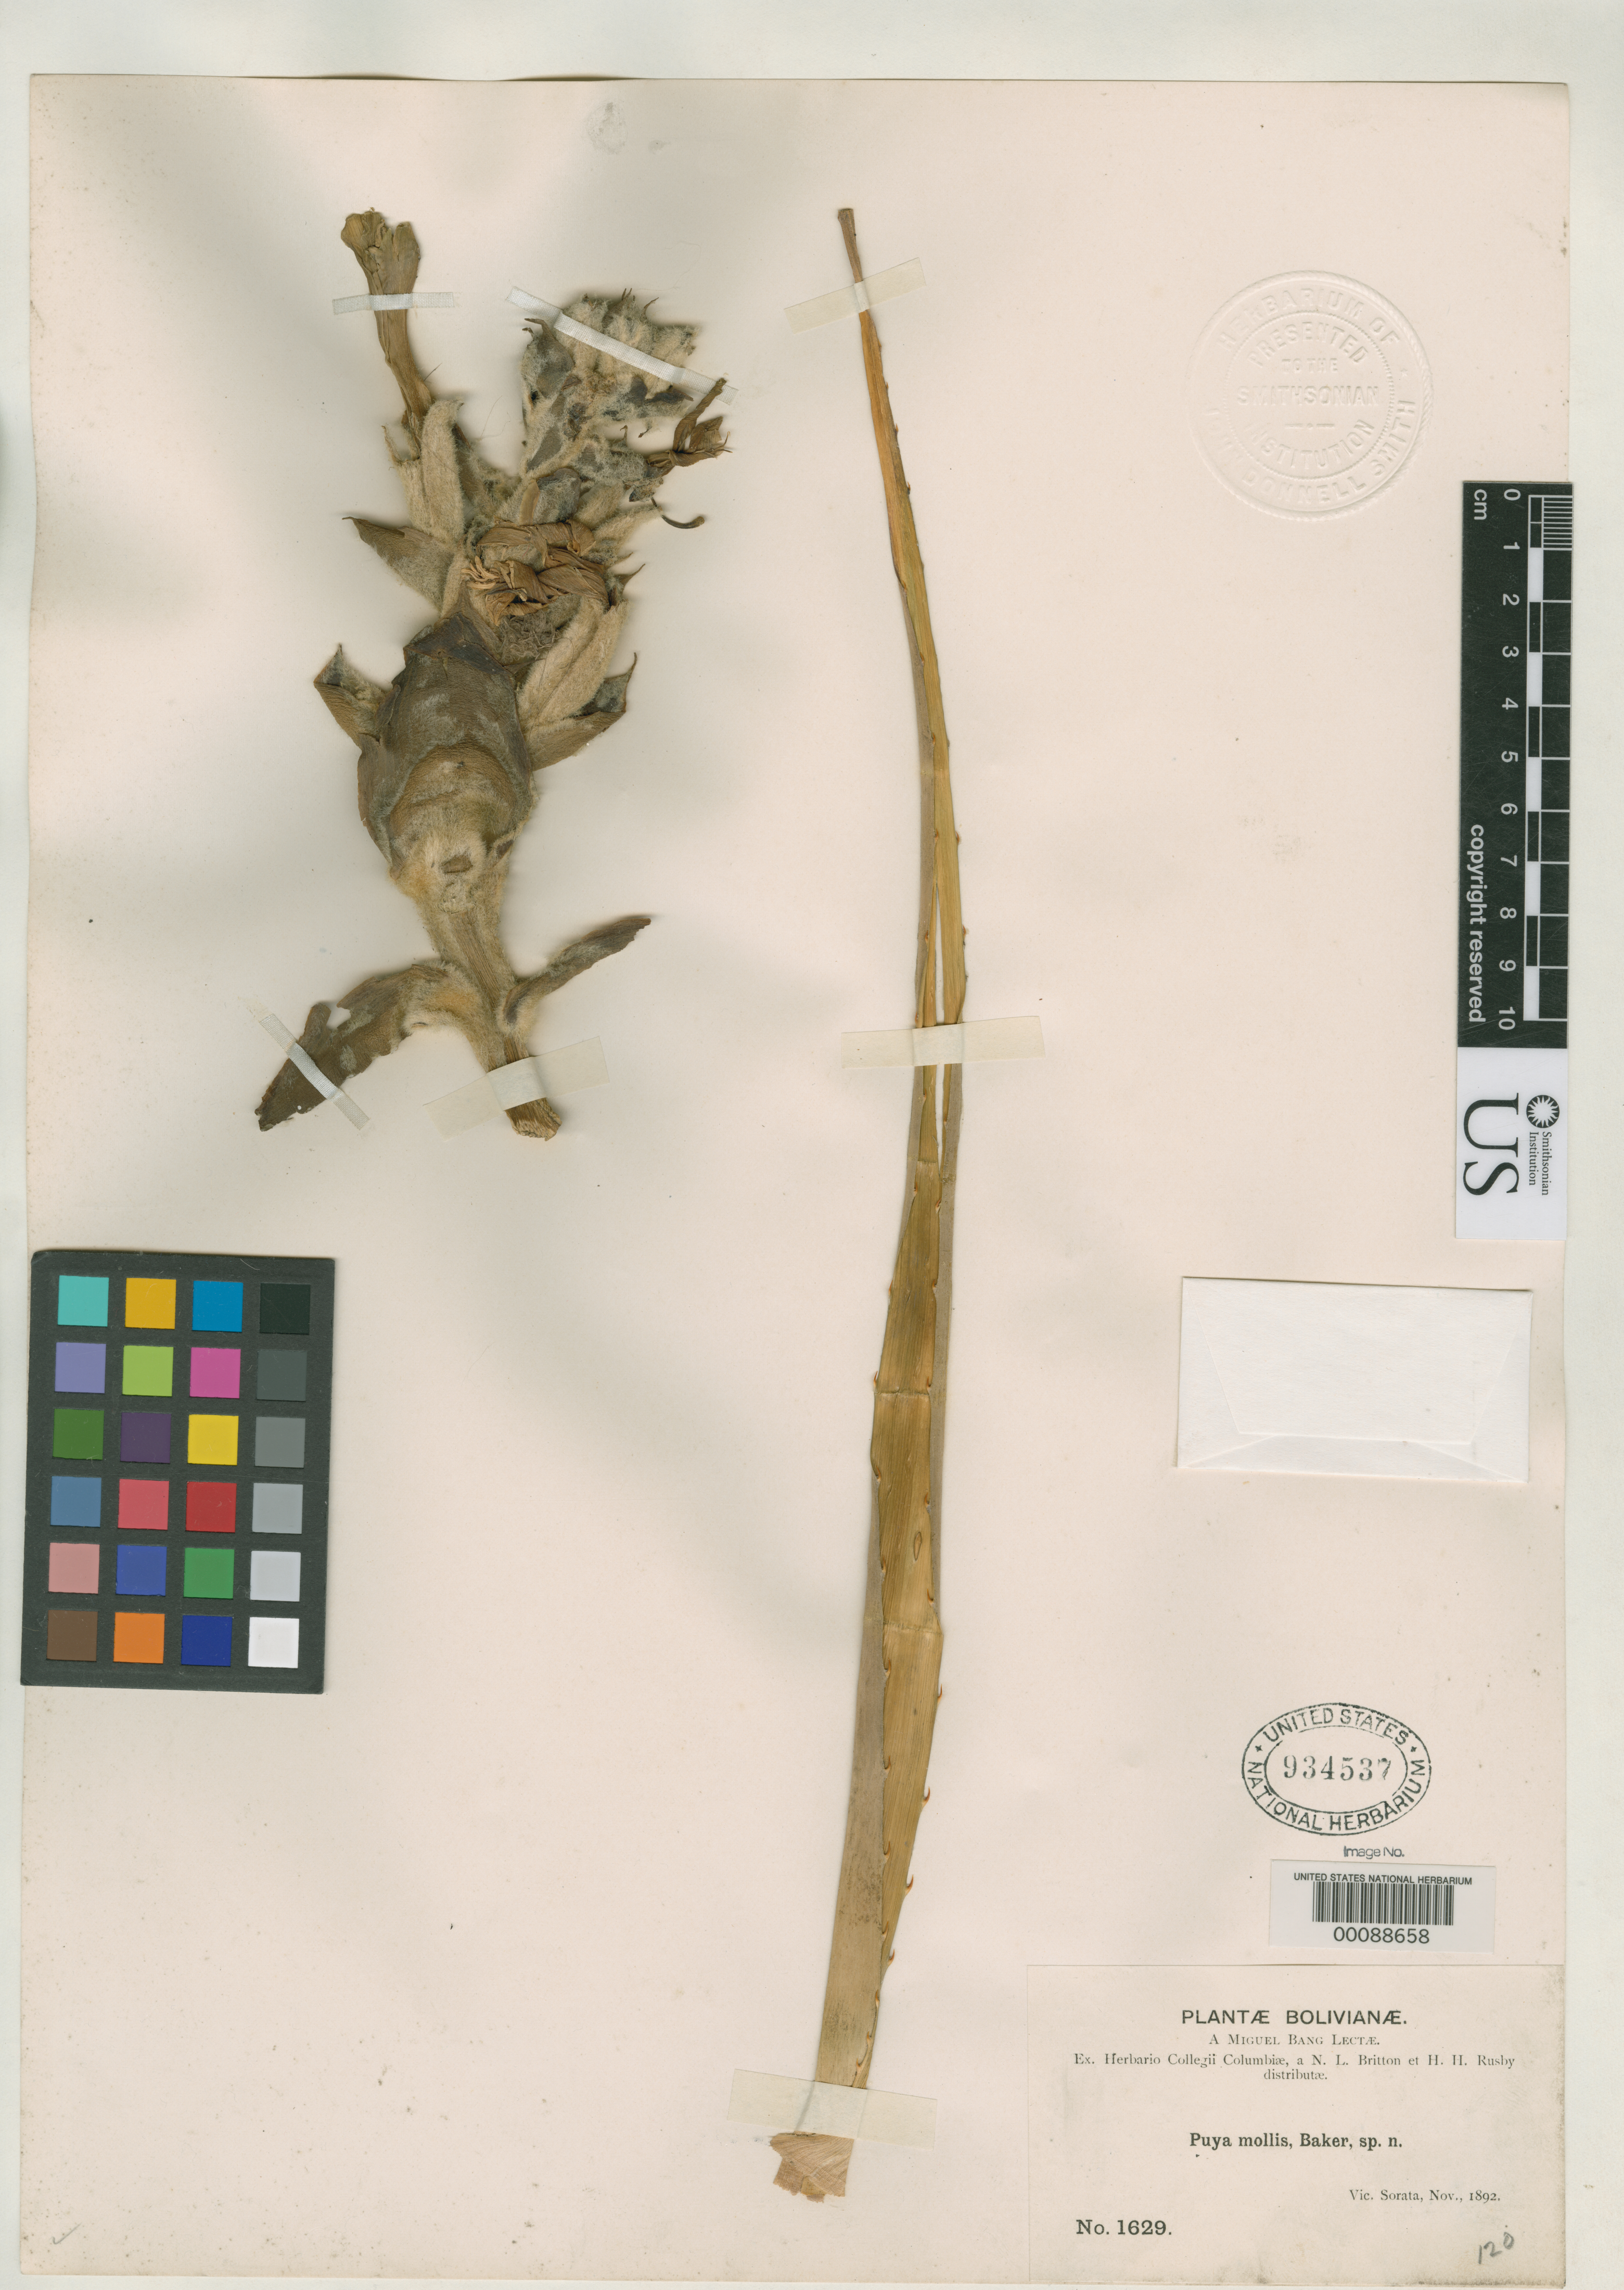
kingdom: Plantae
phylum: Tracheophyta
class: Liliopsida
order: Poales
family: Bromeliaceae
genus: Puya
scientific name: Puya mollis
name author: Baker ex Mez in A. DC.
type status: Syntype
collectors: M. Bang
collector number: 1629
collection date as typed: Nov 1892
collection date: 1892-11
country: Bolivia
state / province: La Paz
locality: Larecaja ad Soratam.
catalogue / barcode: US 934537